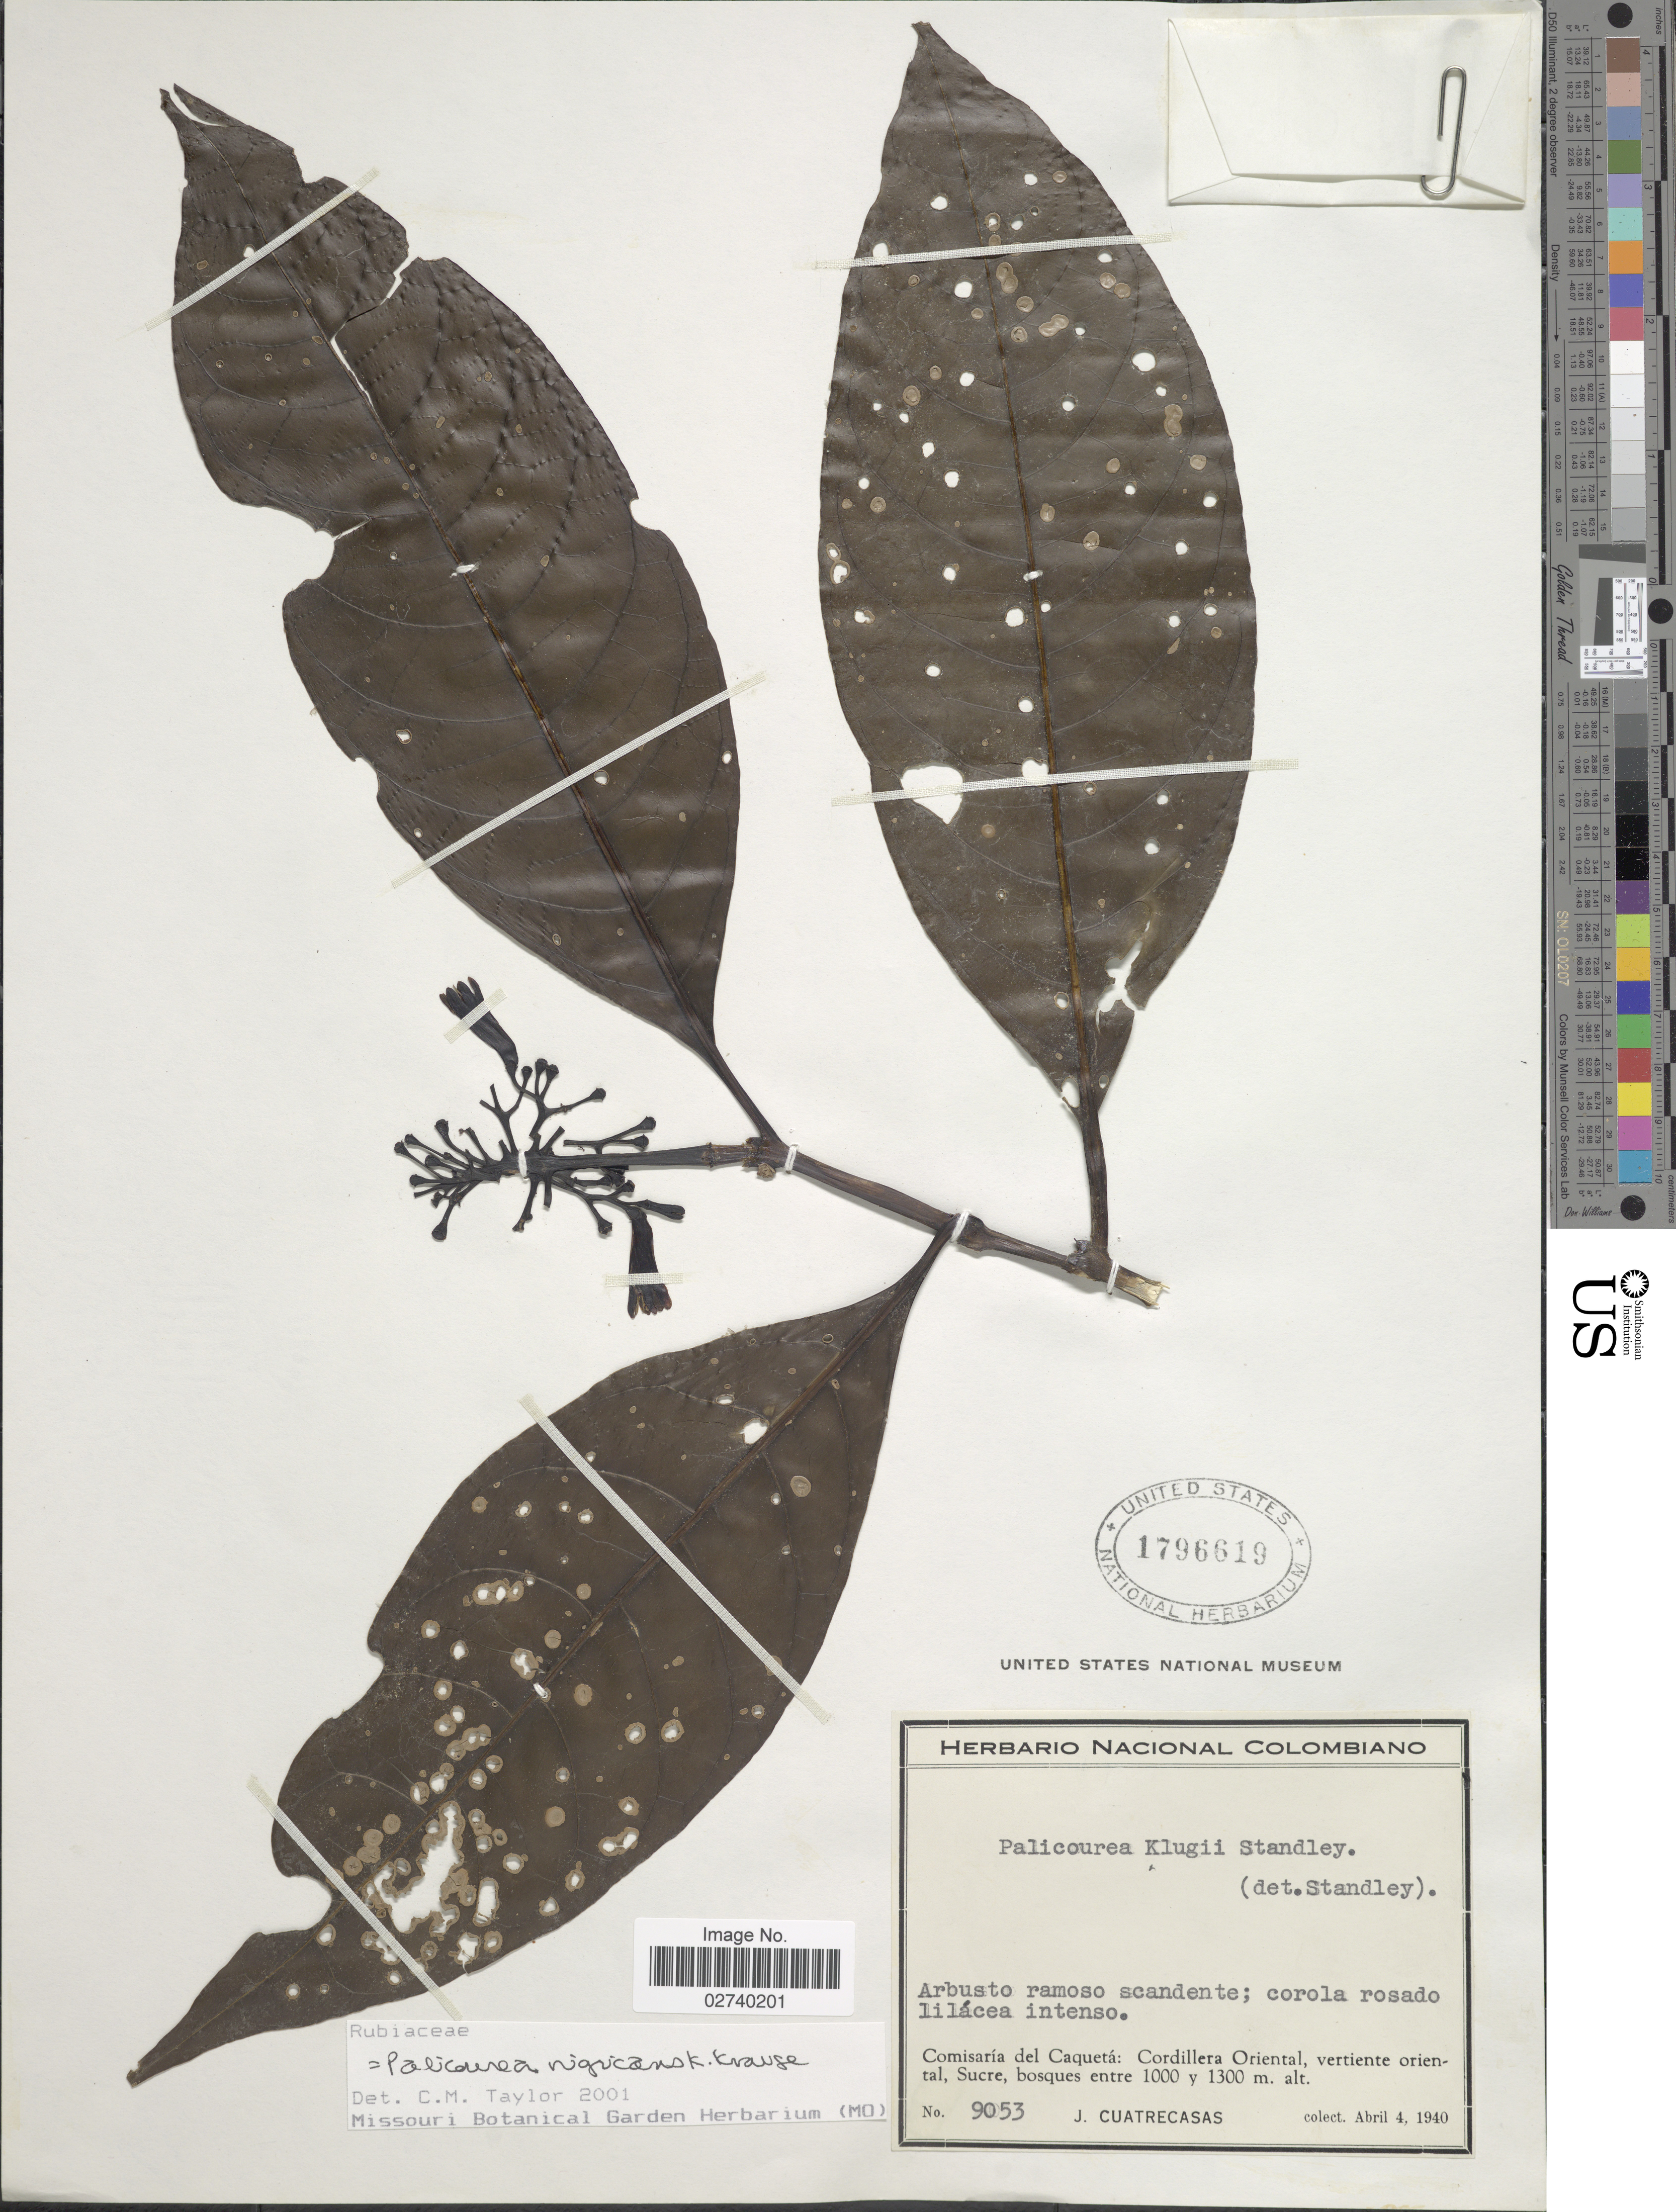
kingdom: Plantae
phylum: Tracheophyta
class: Magnoliopsida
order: Gentianales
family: Rubiaceae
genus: Palicourea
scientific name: Palicourea nigricans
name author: Krause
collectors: J. Cuatrecasas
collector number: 9053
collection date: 1940-04-04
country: Colombia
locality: Comisaria del Caqueta: Cordillera Oriental, vertiente oriental, Sucre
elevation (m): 1000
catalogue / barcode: US 1796619